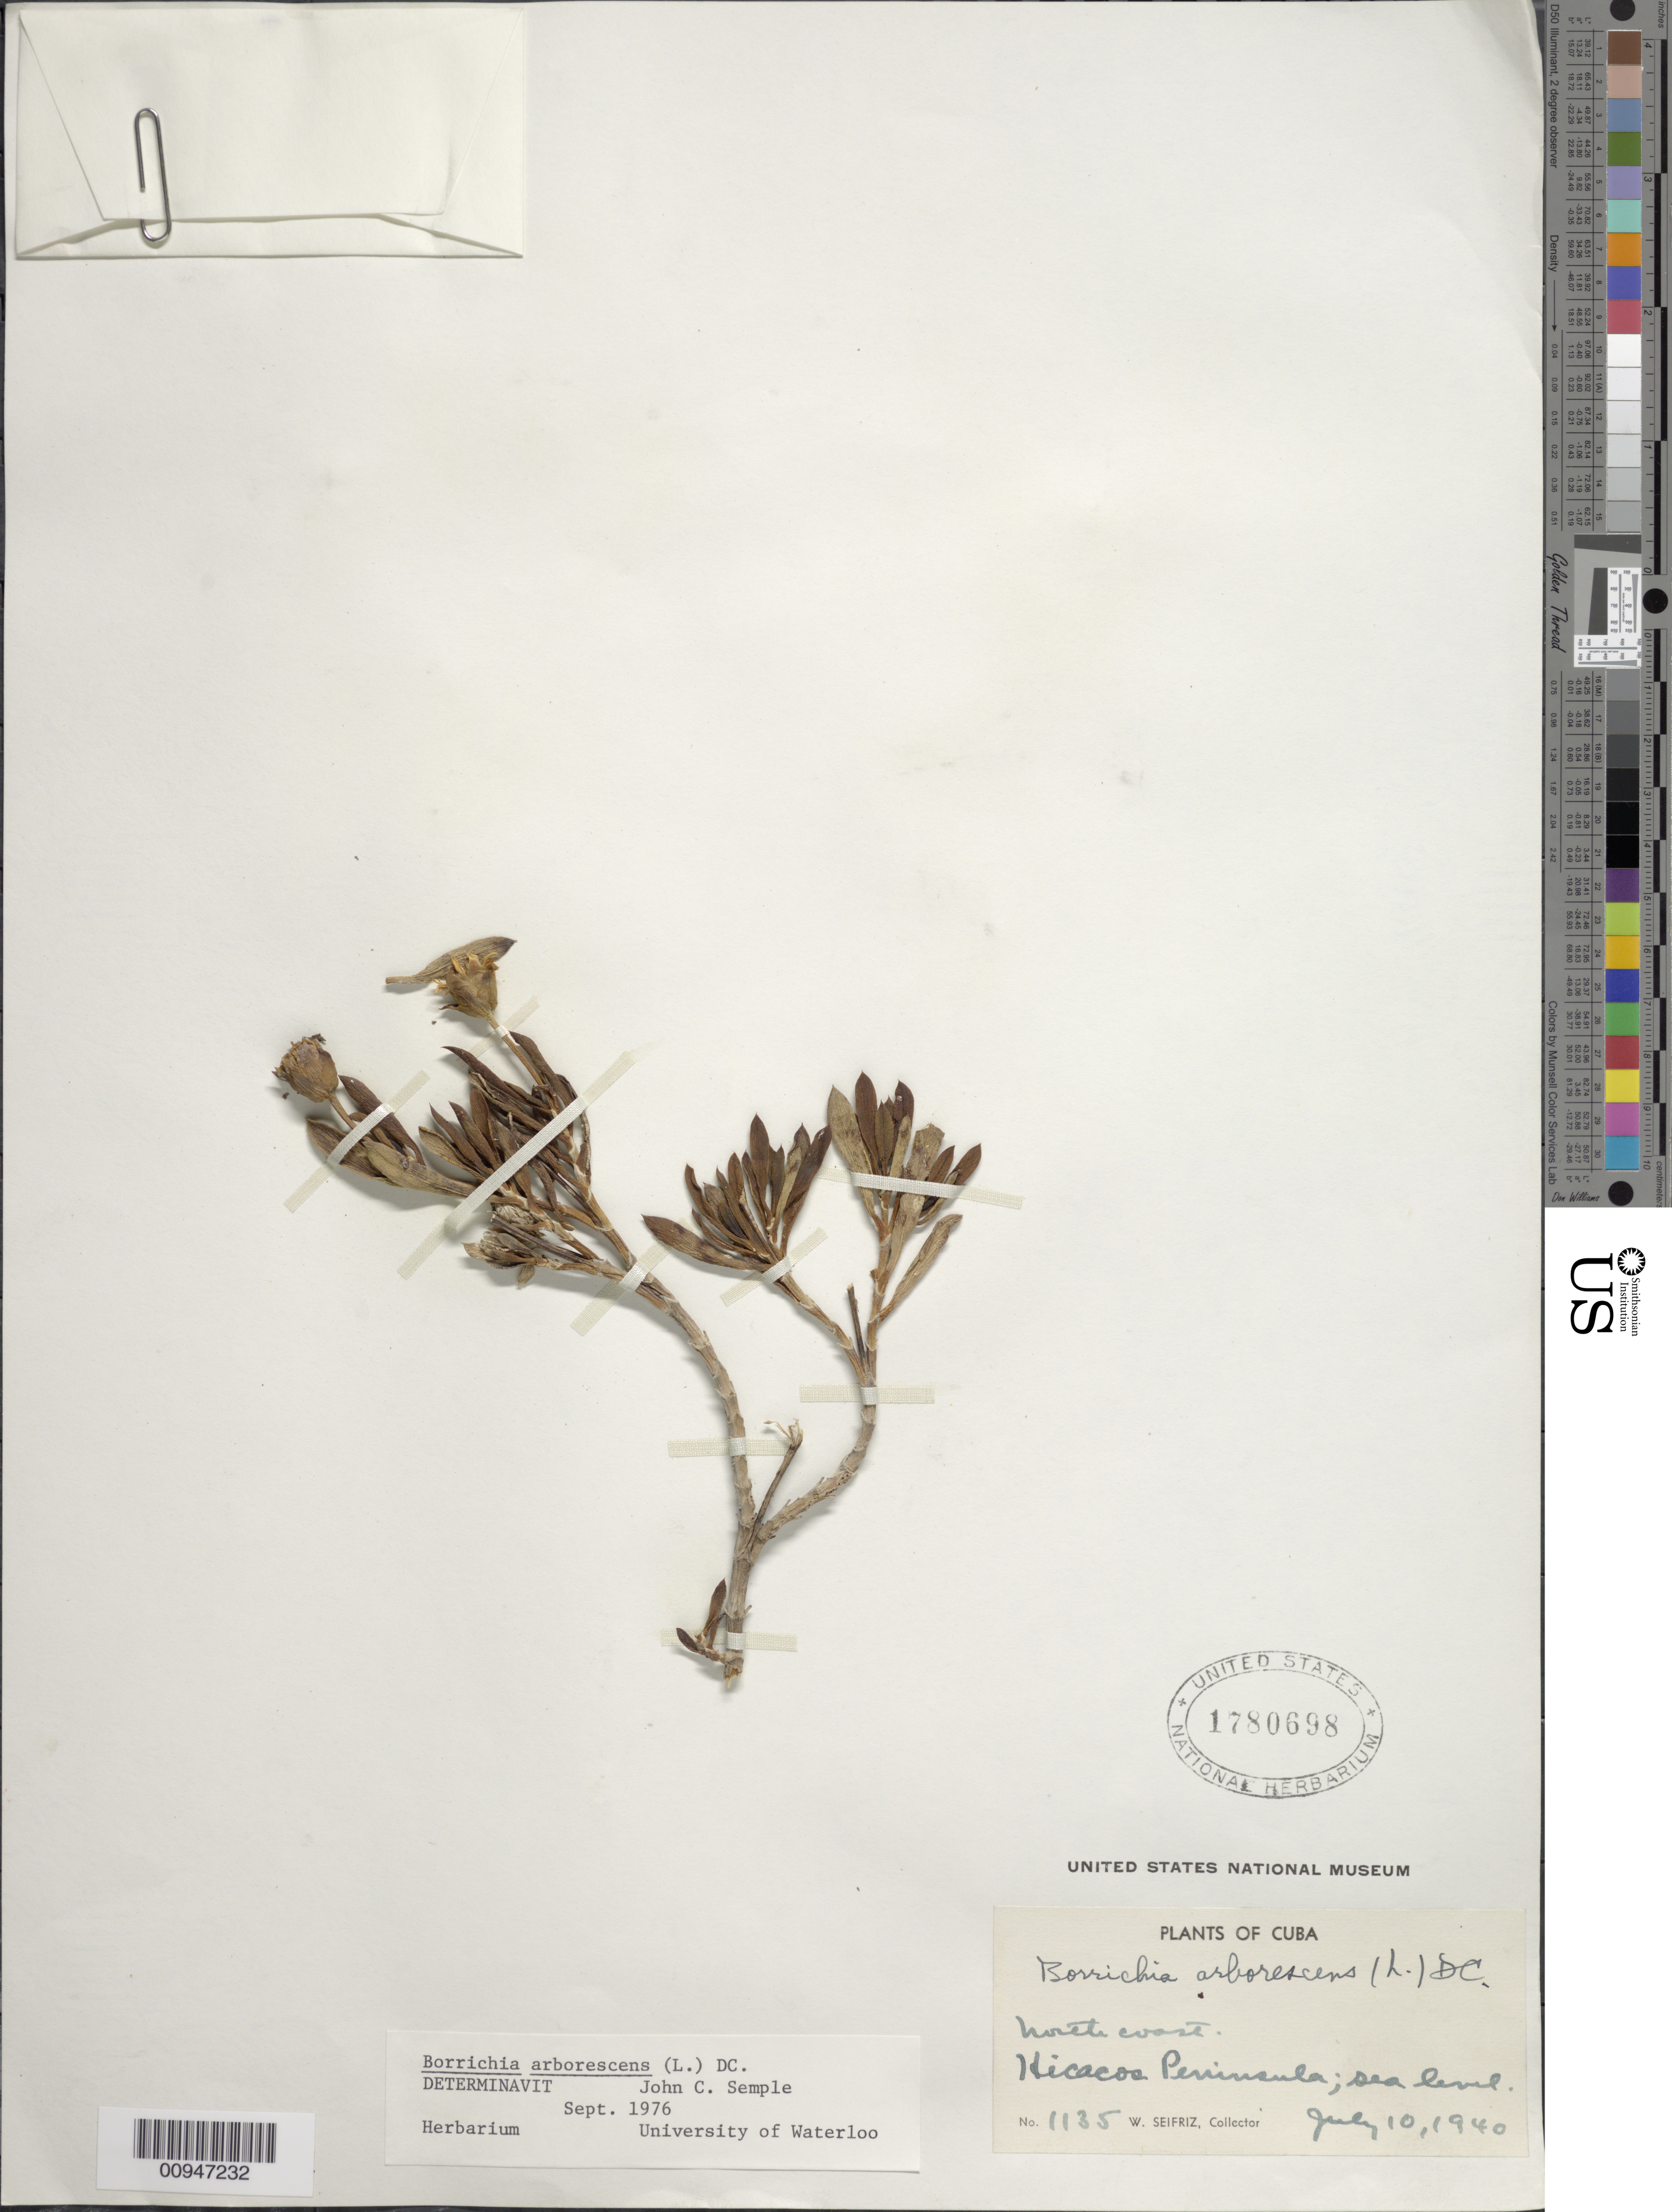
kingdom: Plantae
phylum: Tracheophyta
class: Magnoliopsida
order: Asterales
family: Asteraceae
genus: Borrichia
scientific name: Borrichia arborescens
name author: (L.) DC.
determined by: Semple, J. C.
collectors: W. Seifriz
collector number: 1135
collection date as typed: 10 Jul 1940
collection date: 1940-07-10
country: Cuba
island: Cuba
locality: North coast, Hicacos Peninsula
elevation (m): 0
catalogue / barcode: US 1780698